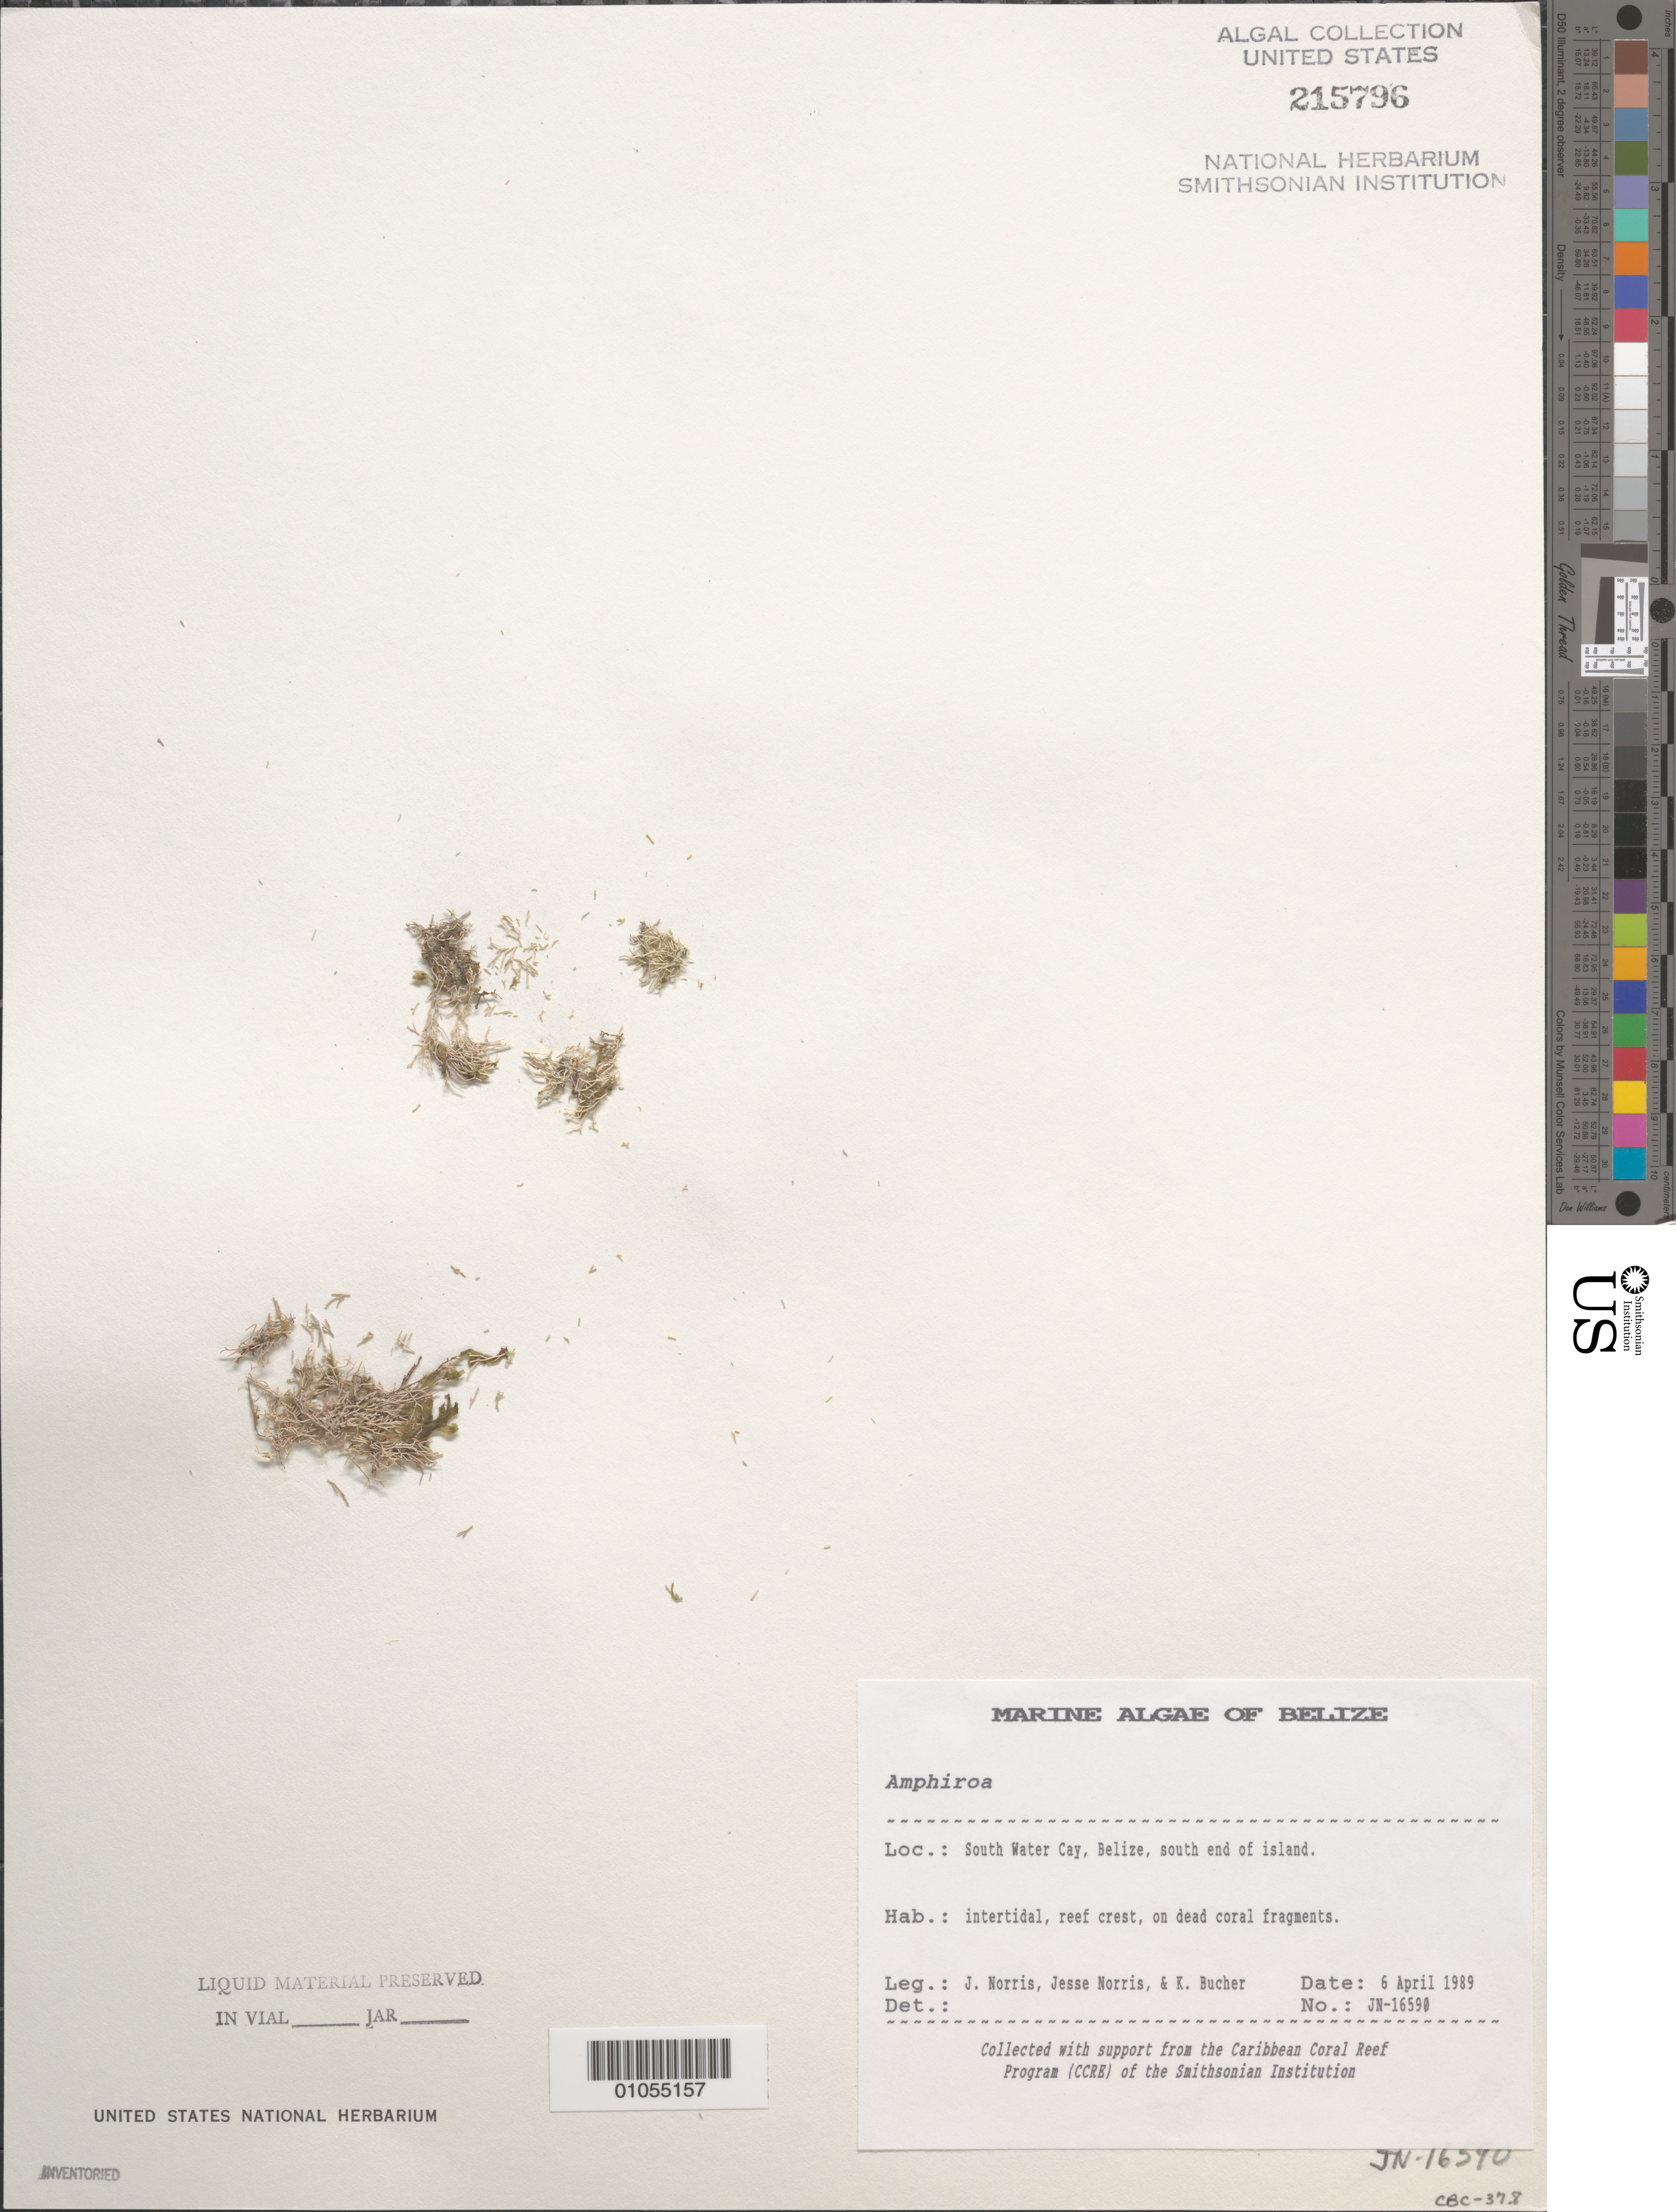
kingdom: Plantae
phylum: Rhodophyta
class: Florideophyceae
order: Corallinales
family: Lithophyllaceae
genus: Amphiroa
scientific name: Amphiroa sp.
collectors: J. N. Norris, K. E. Bucher & J. A. Norris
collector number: JN-16590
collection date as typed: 06 Apr 1989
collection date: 1989-04-06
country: Belize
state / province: Stann Creek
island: South Water Cay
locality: South end of island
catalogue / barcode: US 215796